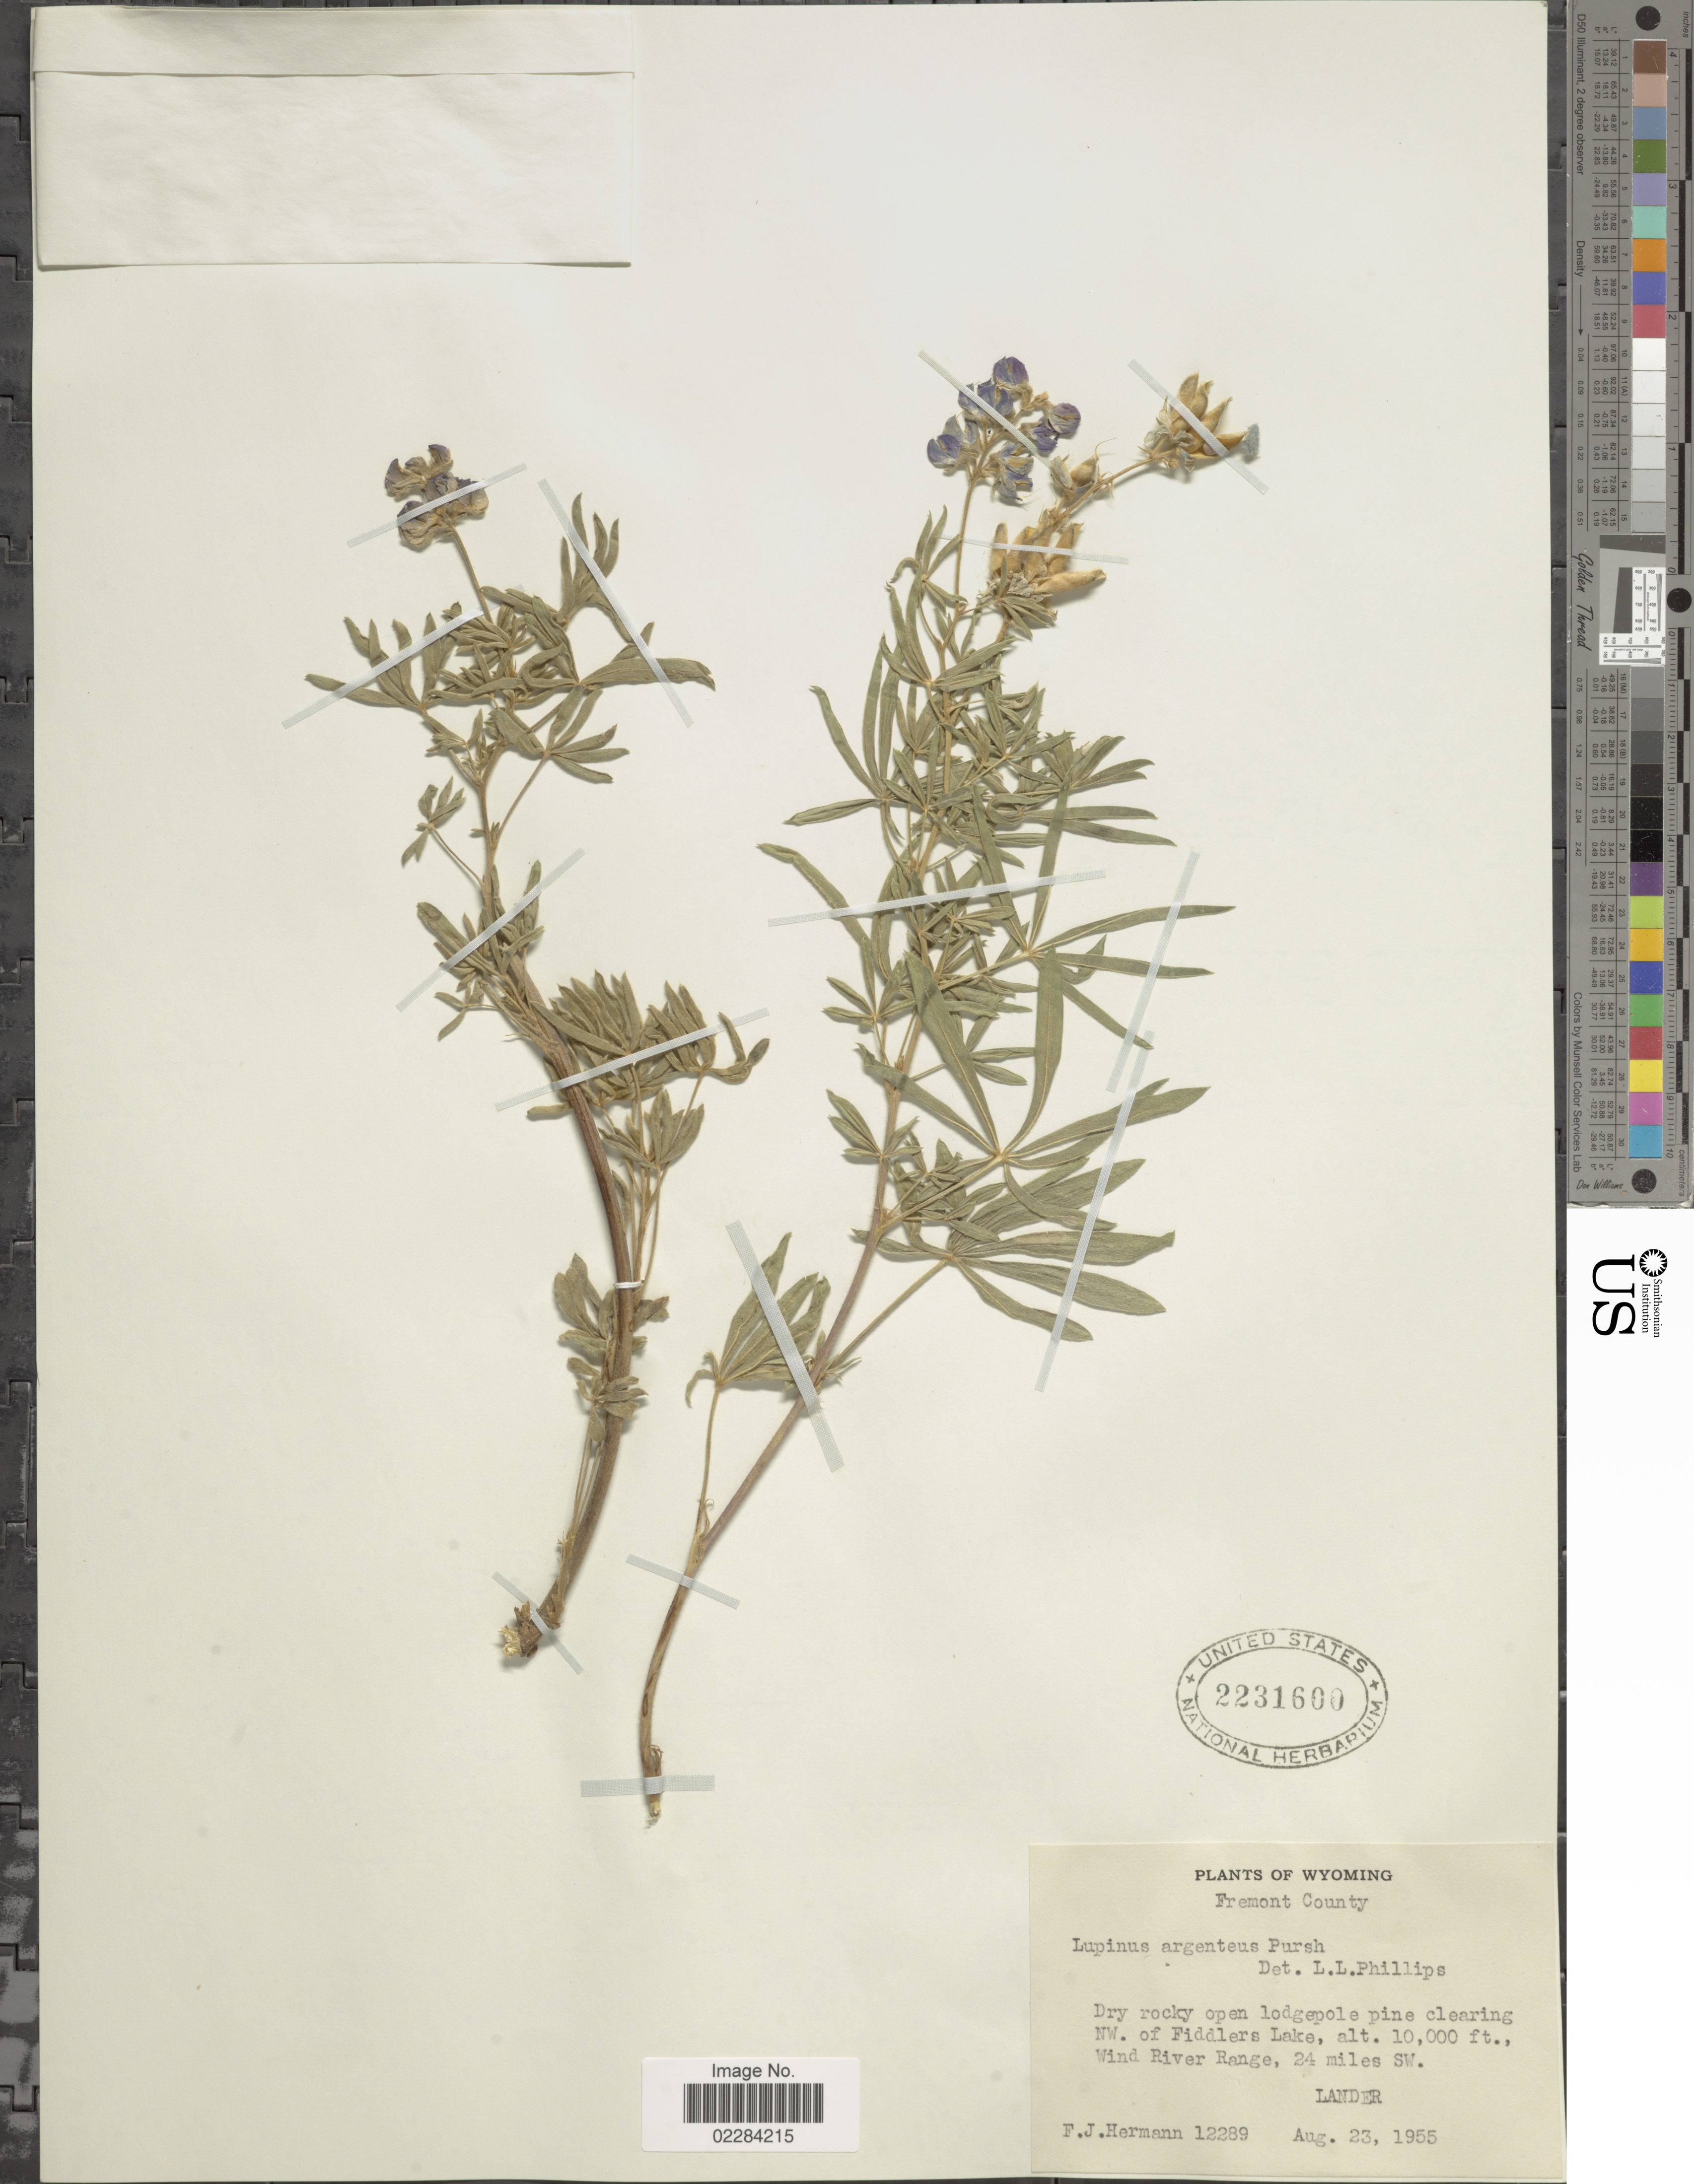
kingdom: Plantae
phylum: Tracheophyta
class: Magnoliopsida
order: Fabales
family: Fabaceae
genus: Lupinus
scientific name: Lupinus argenteus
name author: Pursh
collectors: F. J. Hermann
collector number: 12289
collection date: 1955-08-23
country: United States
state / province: Wyoming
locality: Fremont County. Dry rocky open lodgepole pine clearing NW. of Fiddlers Lake, Wind River Range, 24 miles SW. Lander.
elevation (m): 3048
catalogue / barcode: US 2231600